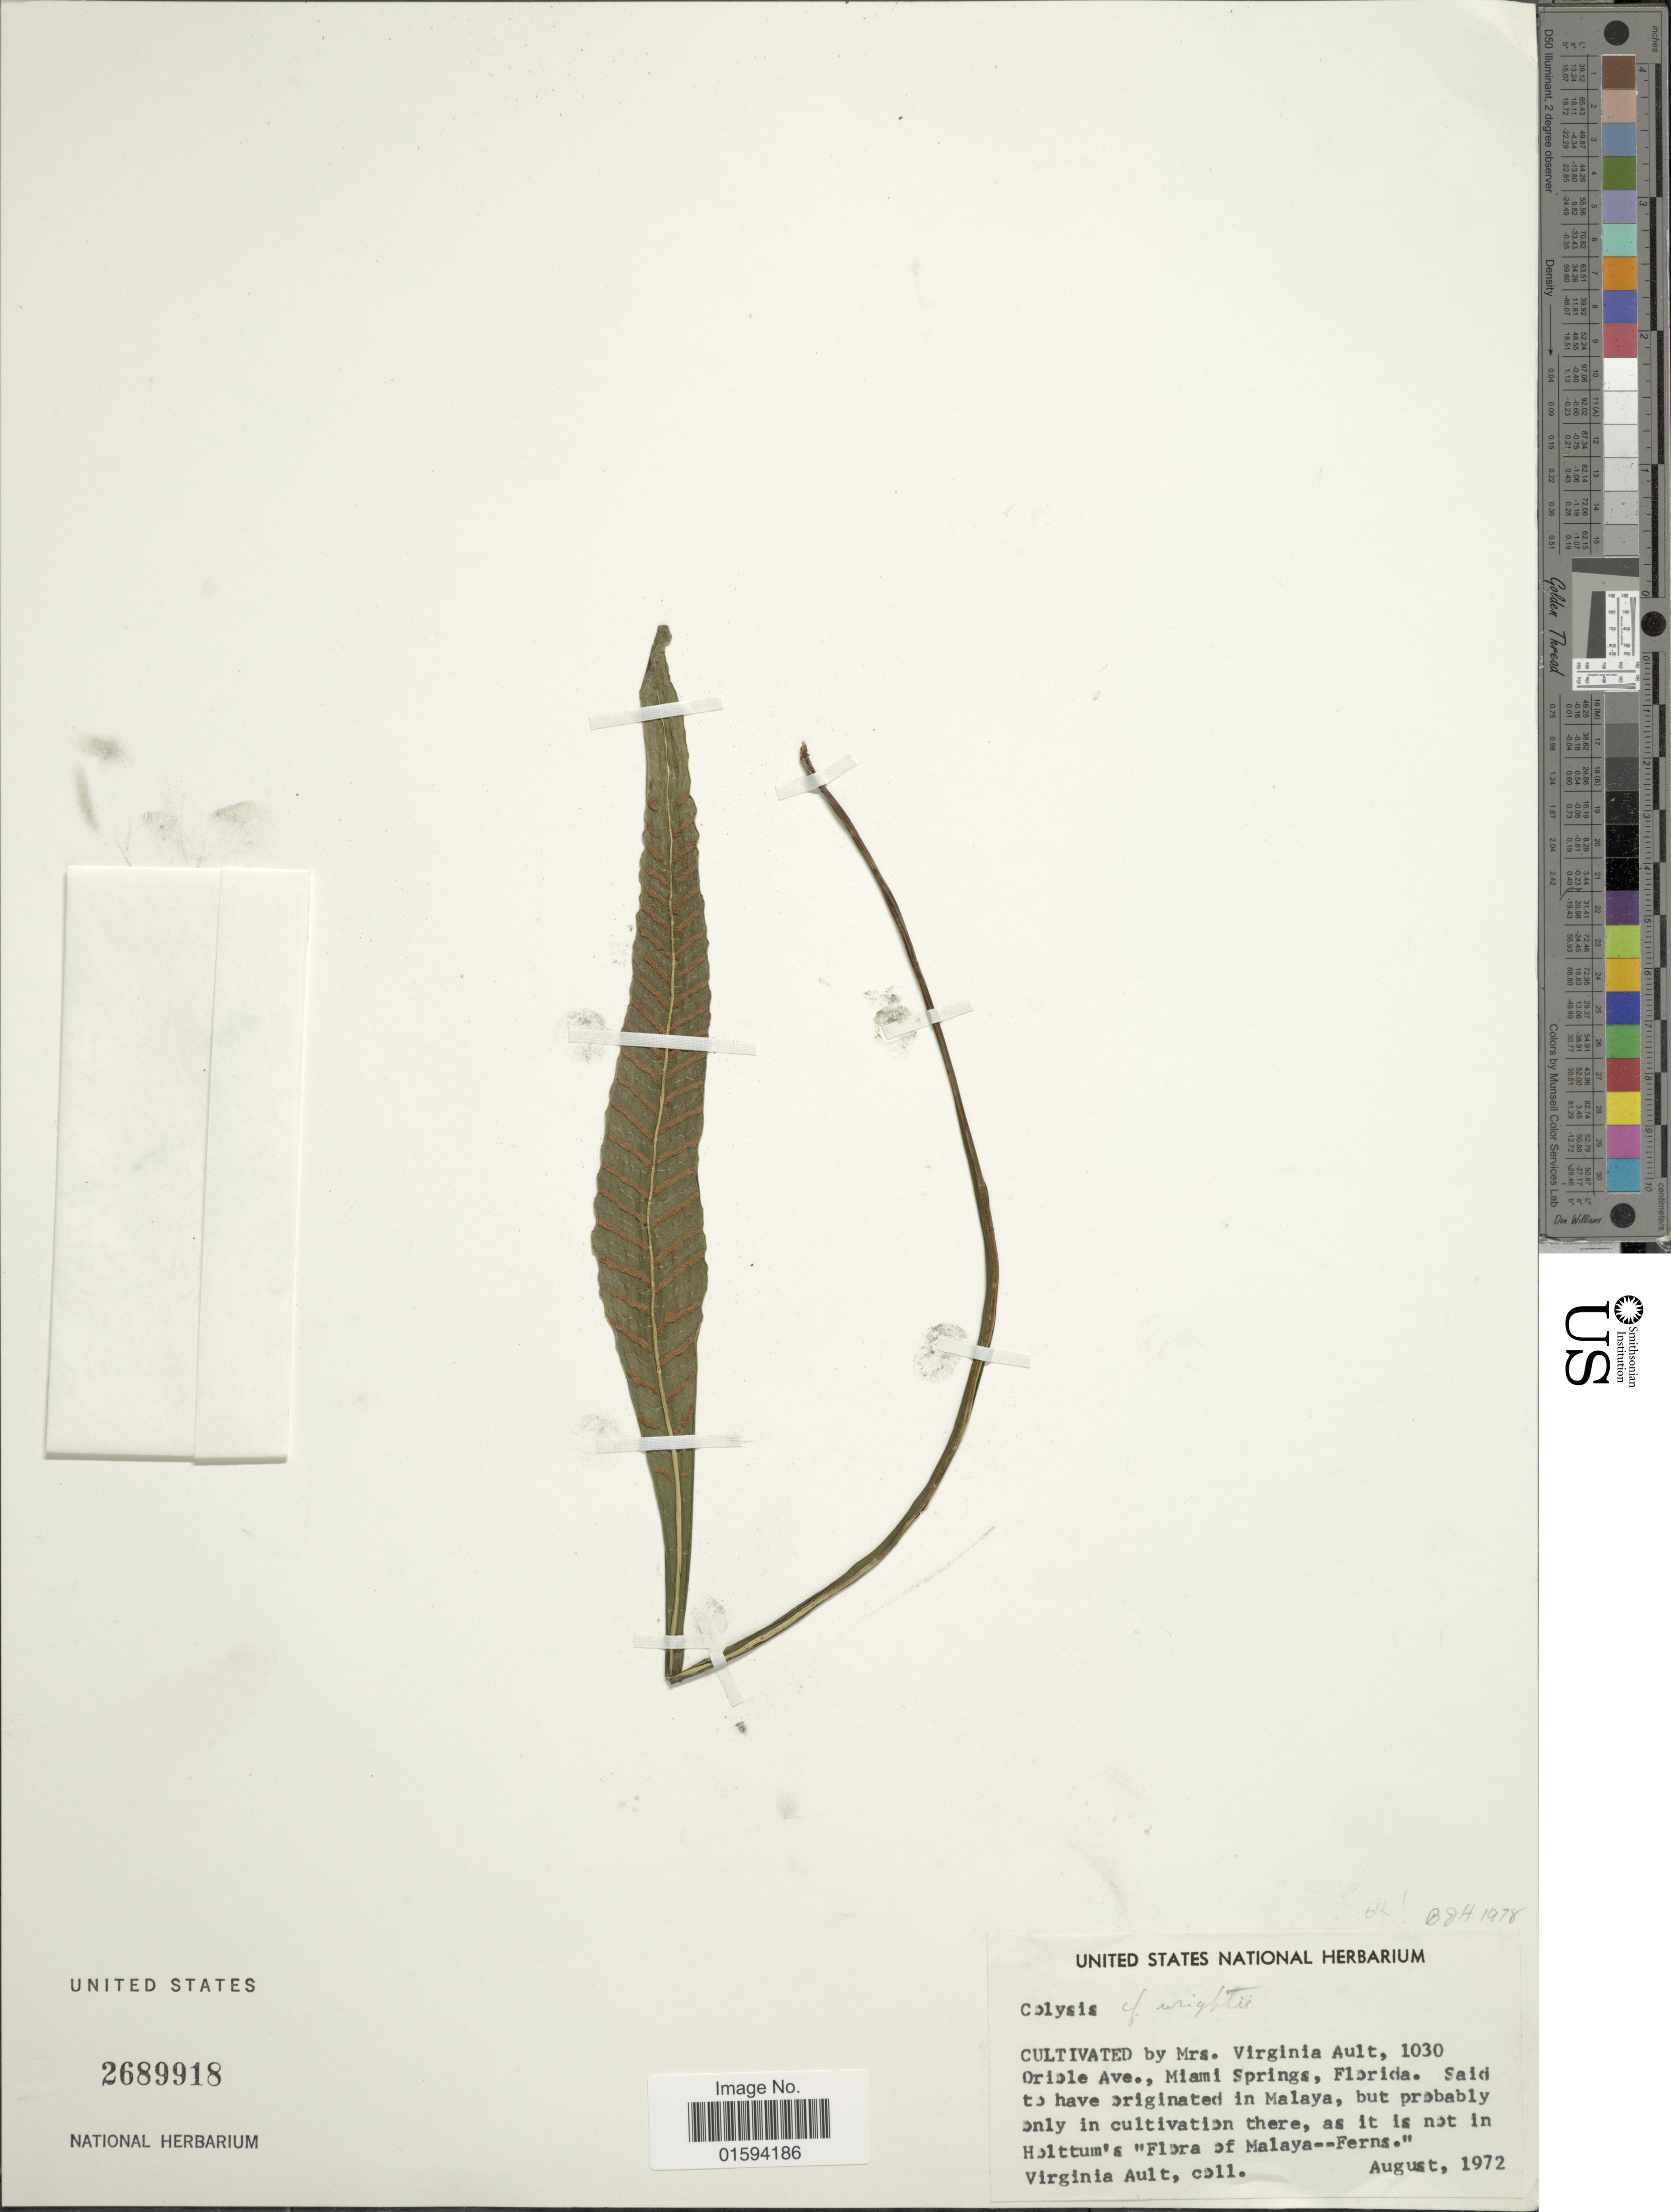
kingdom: Plantae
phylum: Tracheophyta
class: Polypodiopsida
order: Polypodiales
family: Polypodiaceae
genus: Polypodium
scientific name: Polypodium wrightii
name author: (Hook.) Diels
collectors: V. Ault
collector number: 1030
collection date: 1972-08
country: United States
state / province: Florida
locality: Oriole Ave., Miami Springs, Florida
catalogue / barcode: US 2689918